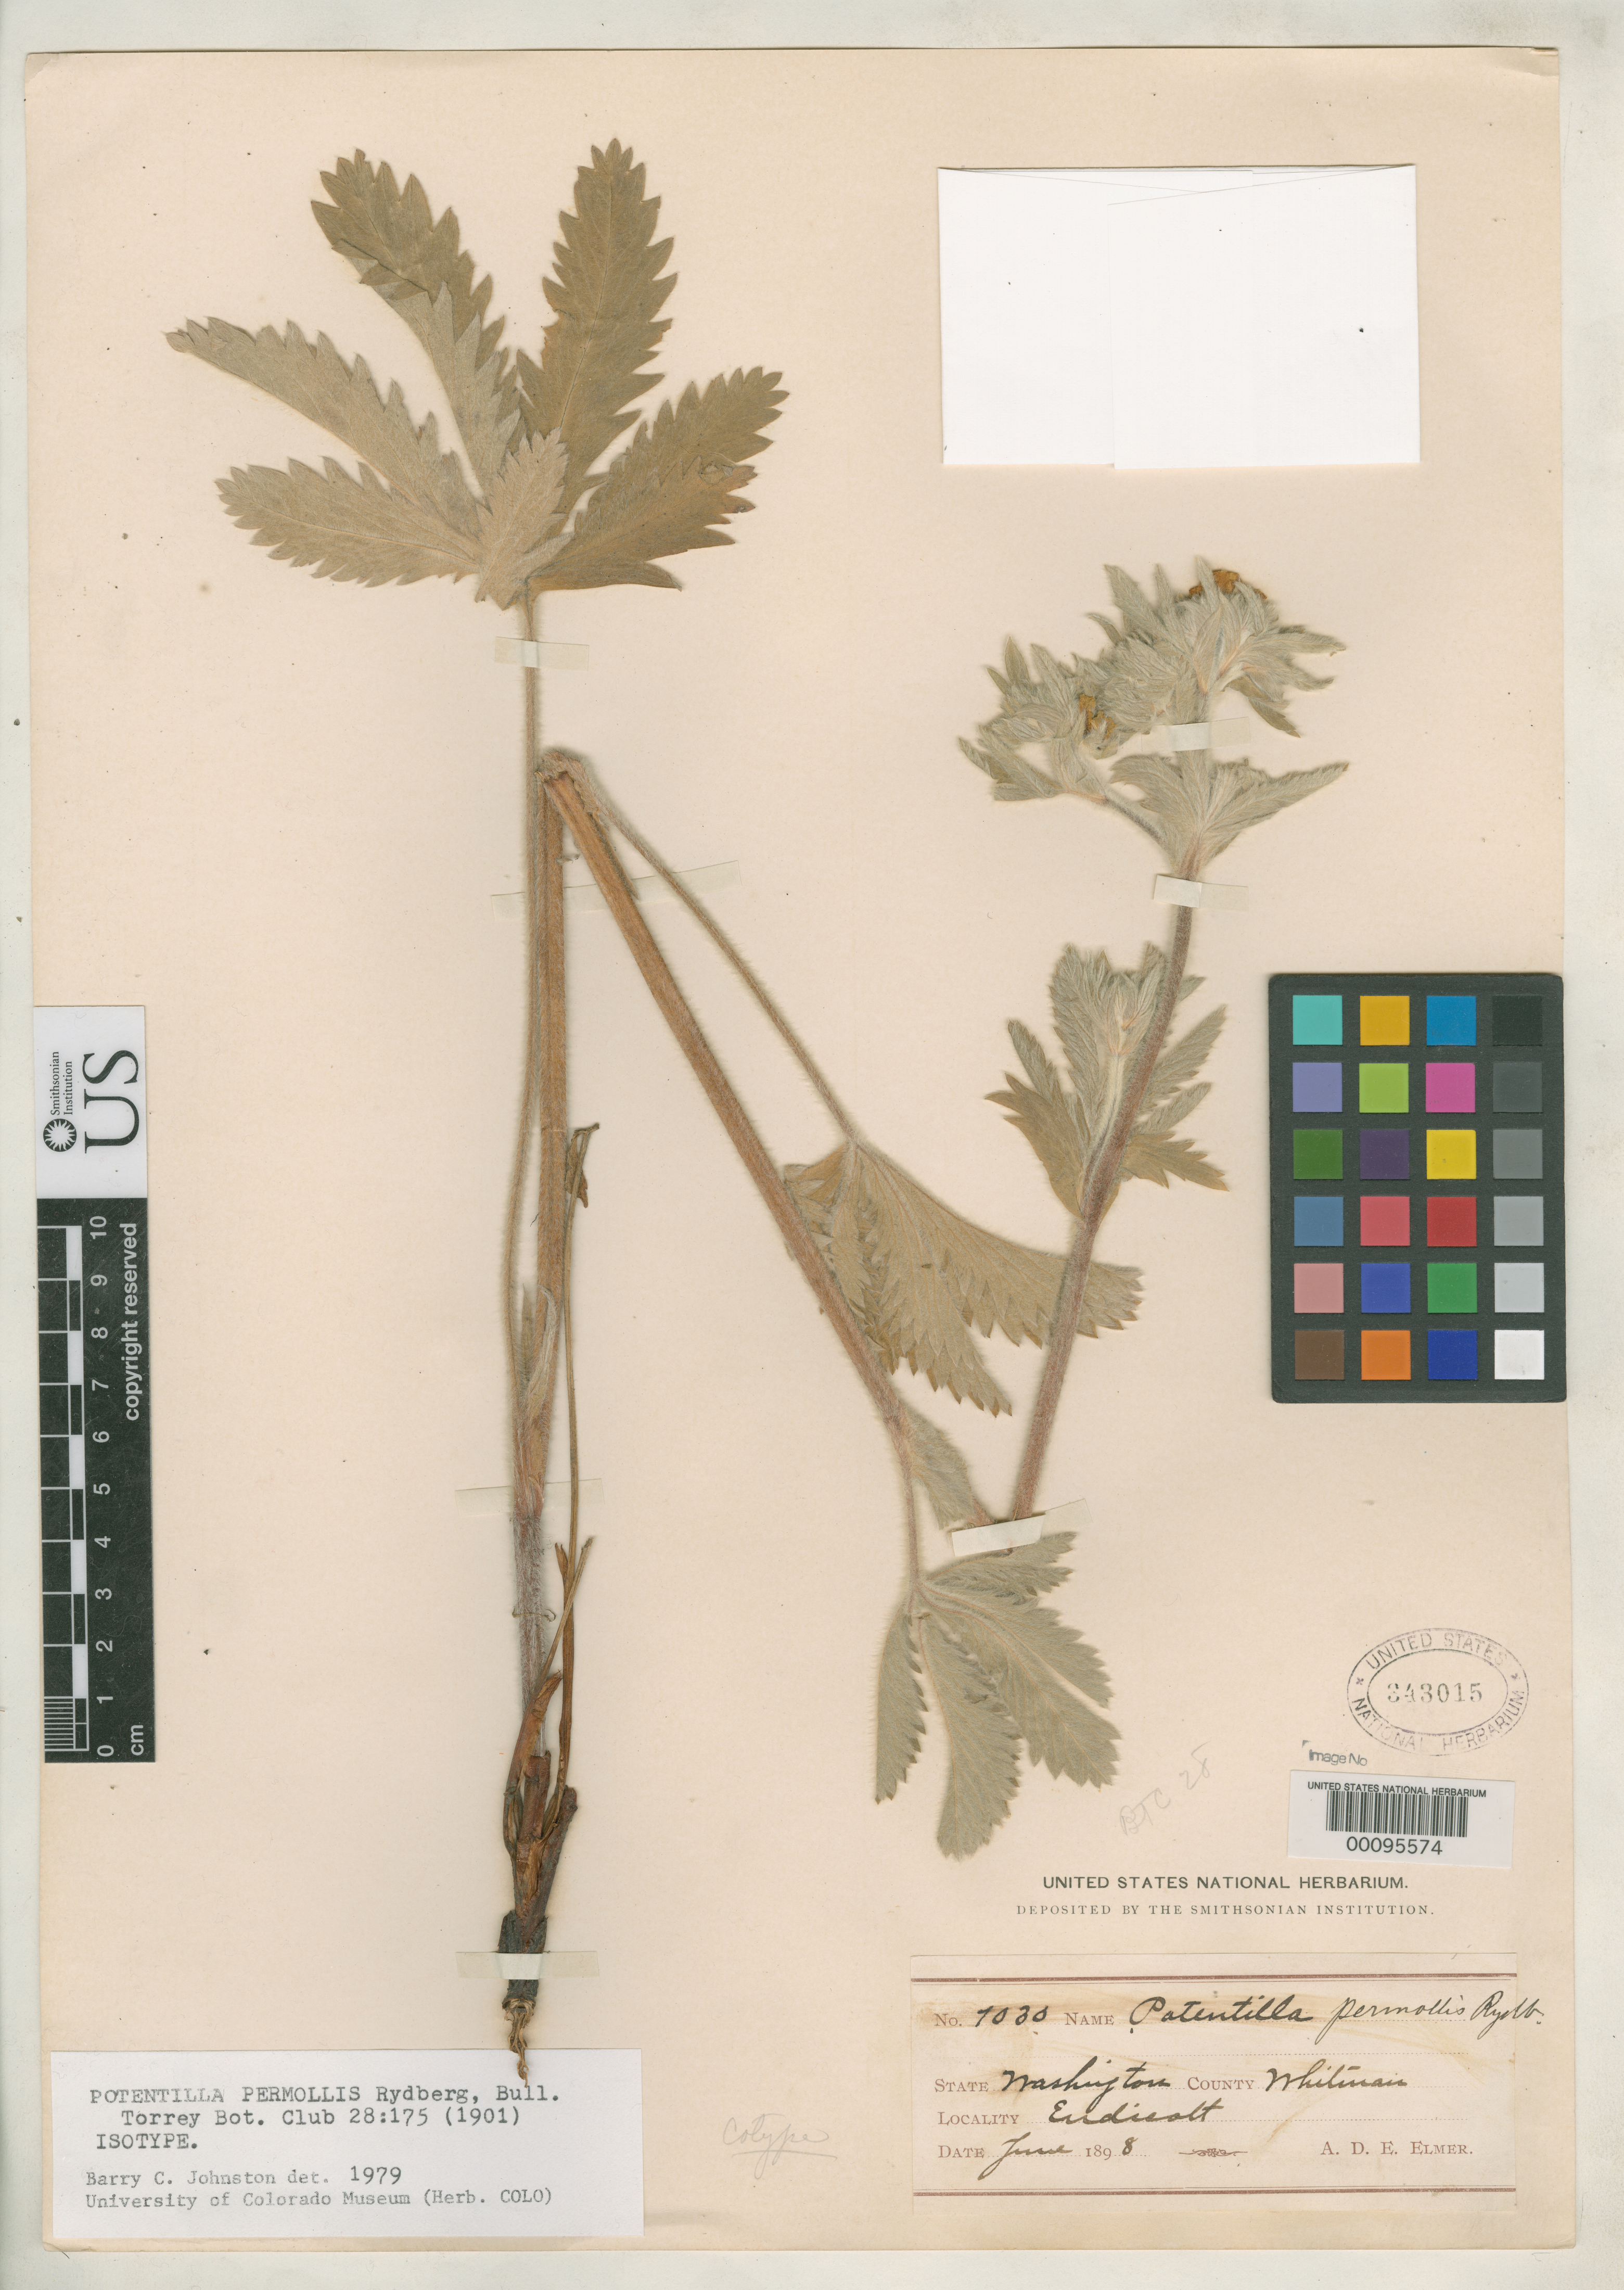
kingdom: Plantae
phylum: Tracheophyta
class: Magnoliopsida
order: Rosales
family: Rosaceae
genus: Potentilla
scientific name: Potentilla permollis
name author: Rydb.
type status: Isotype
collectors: A. D. E. Elmer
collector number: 1030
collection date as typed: Jun 1898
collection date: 1898-06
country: United States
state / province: Washington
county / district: Whitman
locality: Endicot.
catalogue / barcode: US 343015